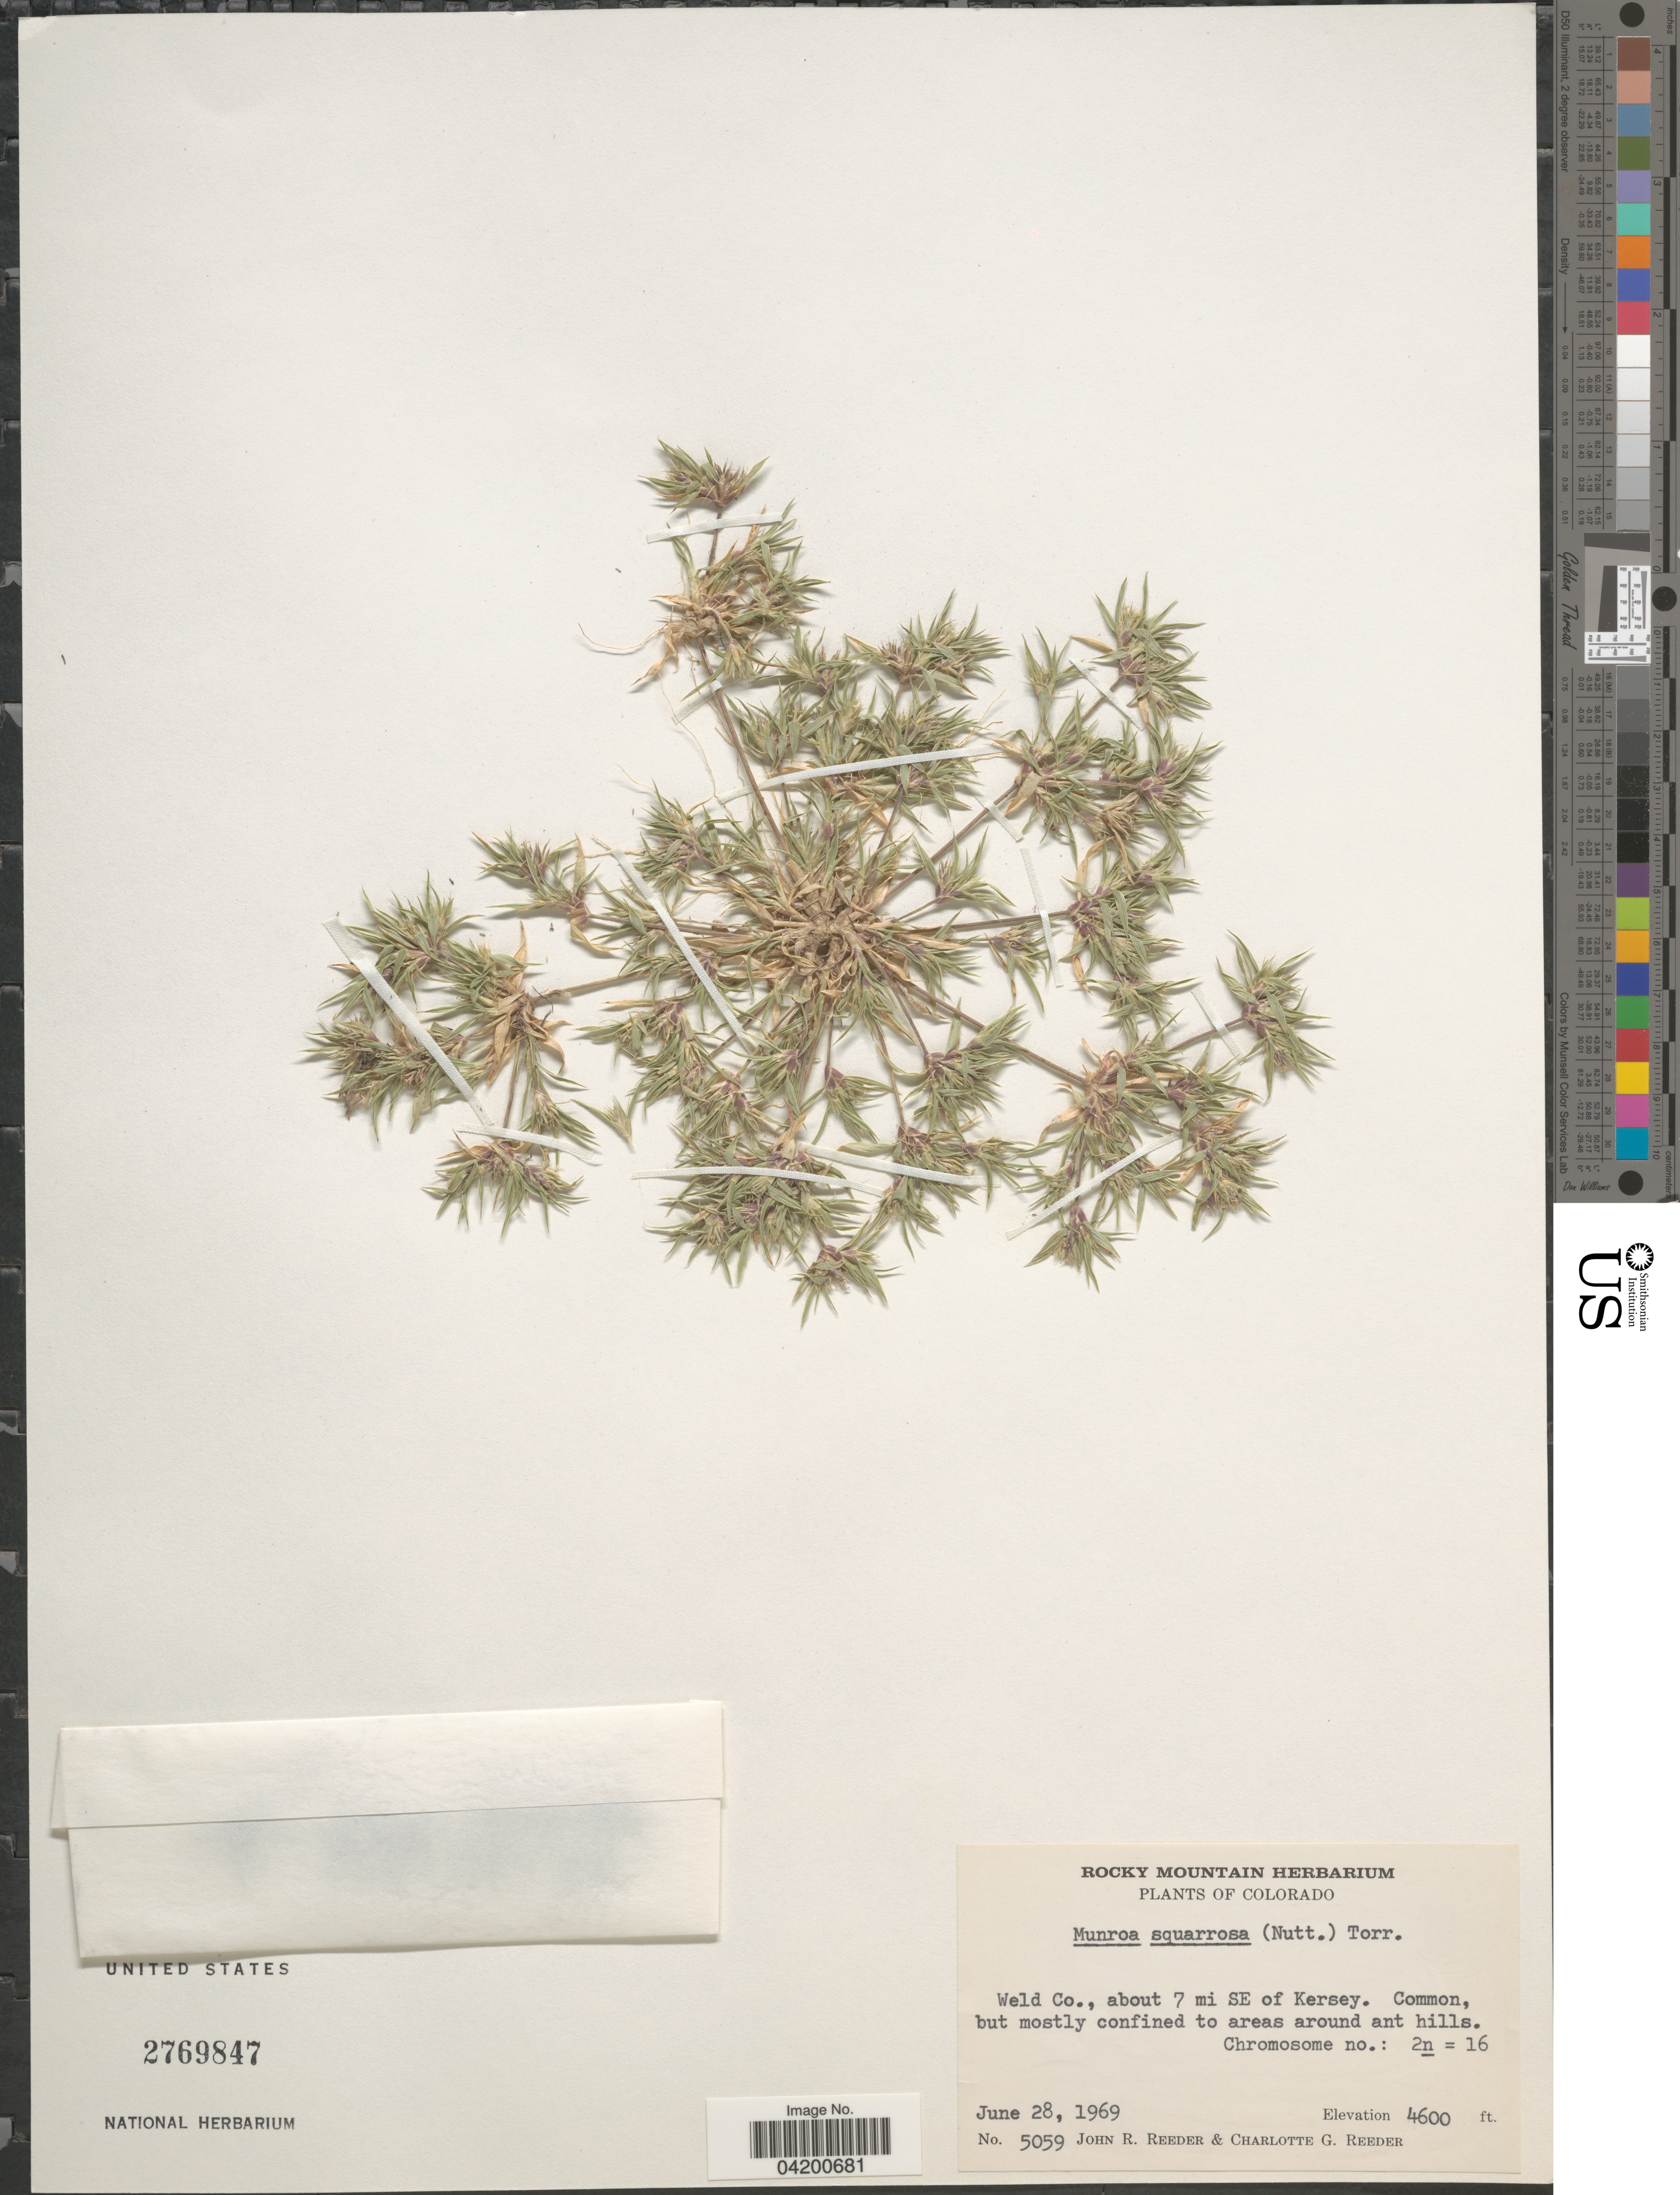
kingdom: Plantae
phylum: Tracheophyta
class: Liliopsida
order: Poales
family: Poaceae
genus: Munroa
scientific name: Munroa squarrosa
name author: (Nutt.) Torr.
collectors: J. R. Reeder & C. G. Reeder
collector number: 5059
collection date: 1969-06-28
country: United States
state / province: Colorado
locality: Weld Co., about 7 mi SE of Kersey.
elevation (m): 1402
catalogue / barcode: US 2769847